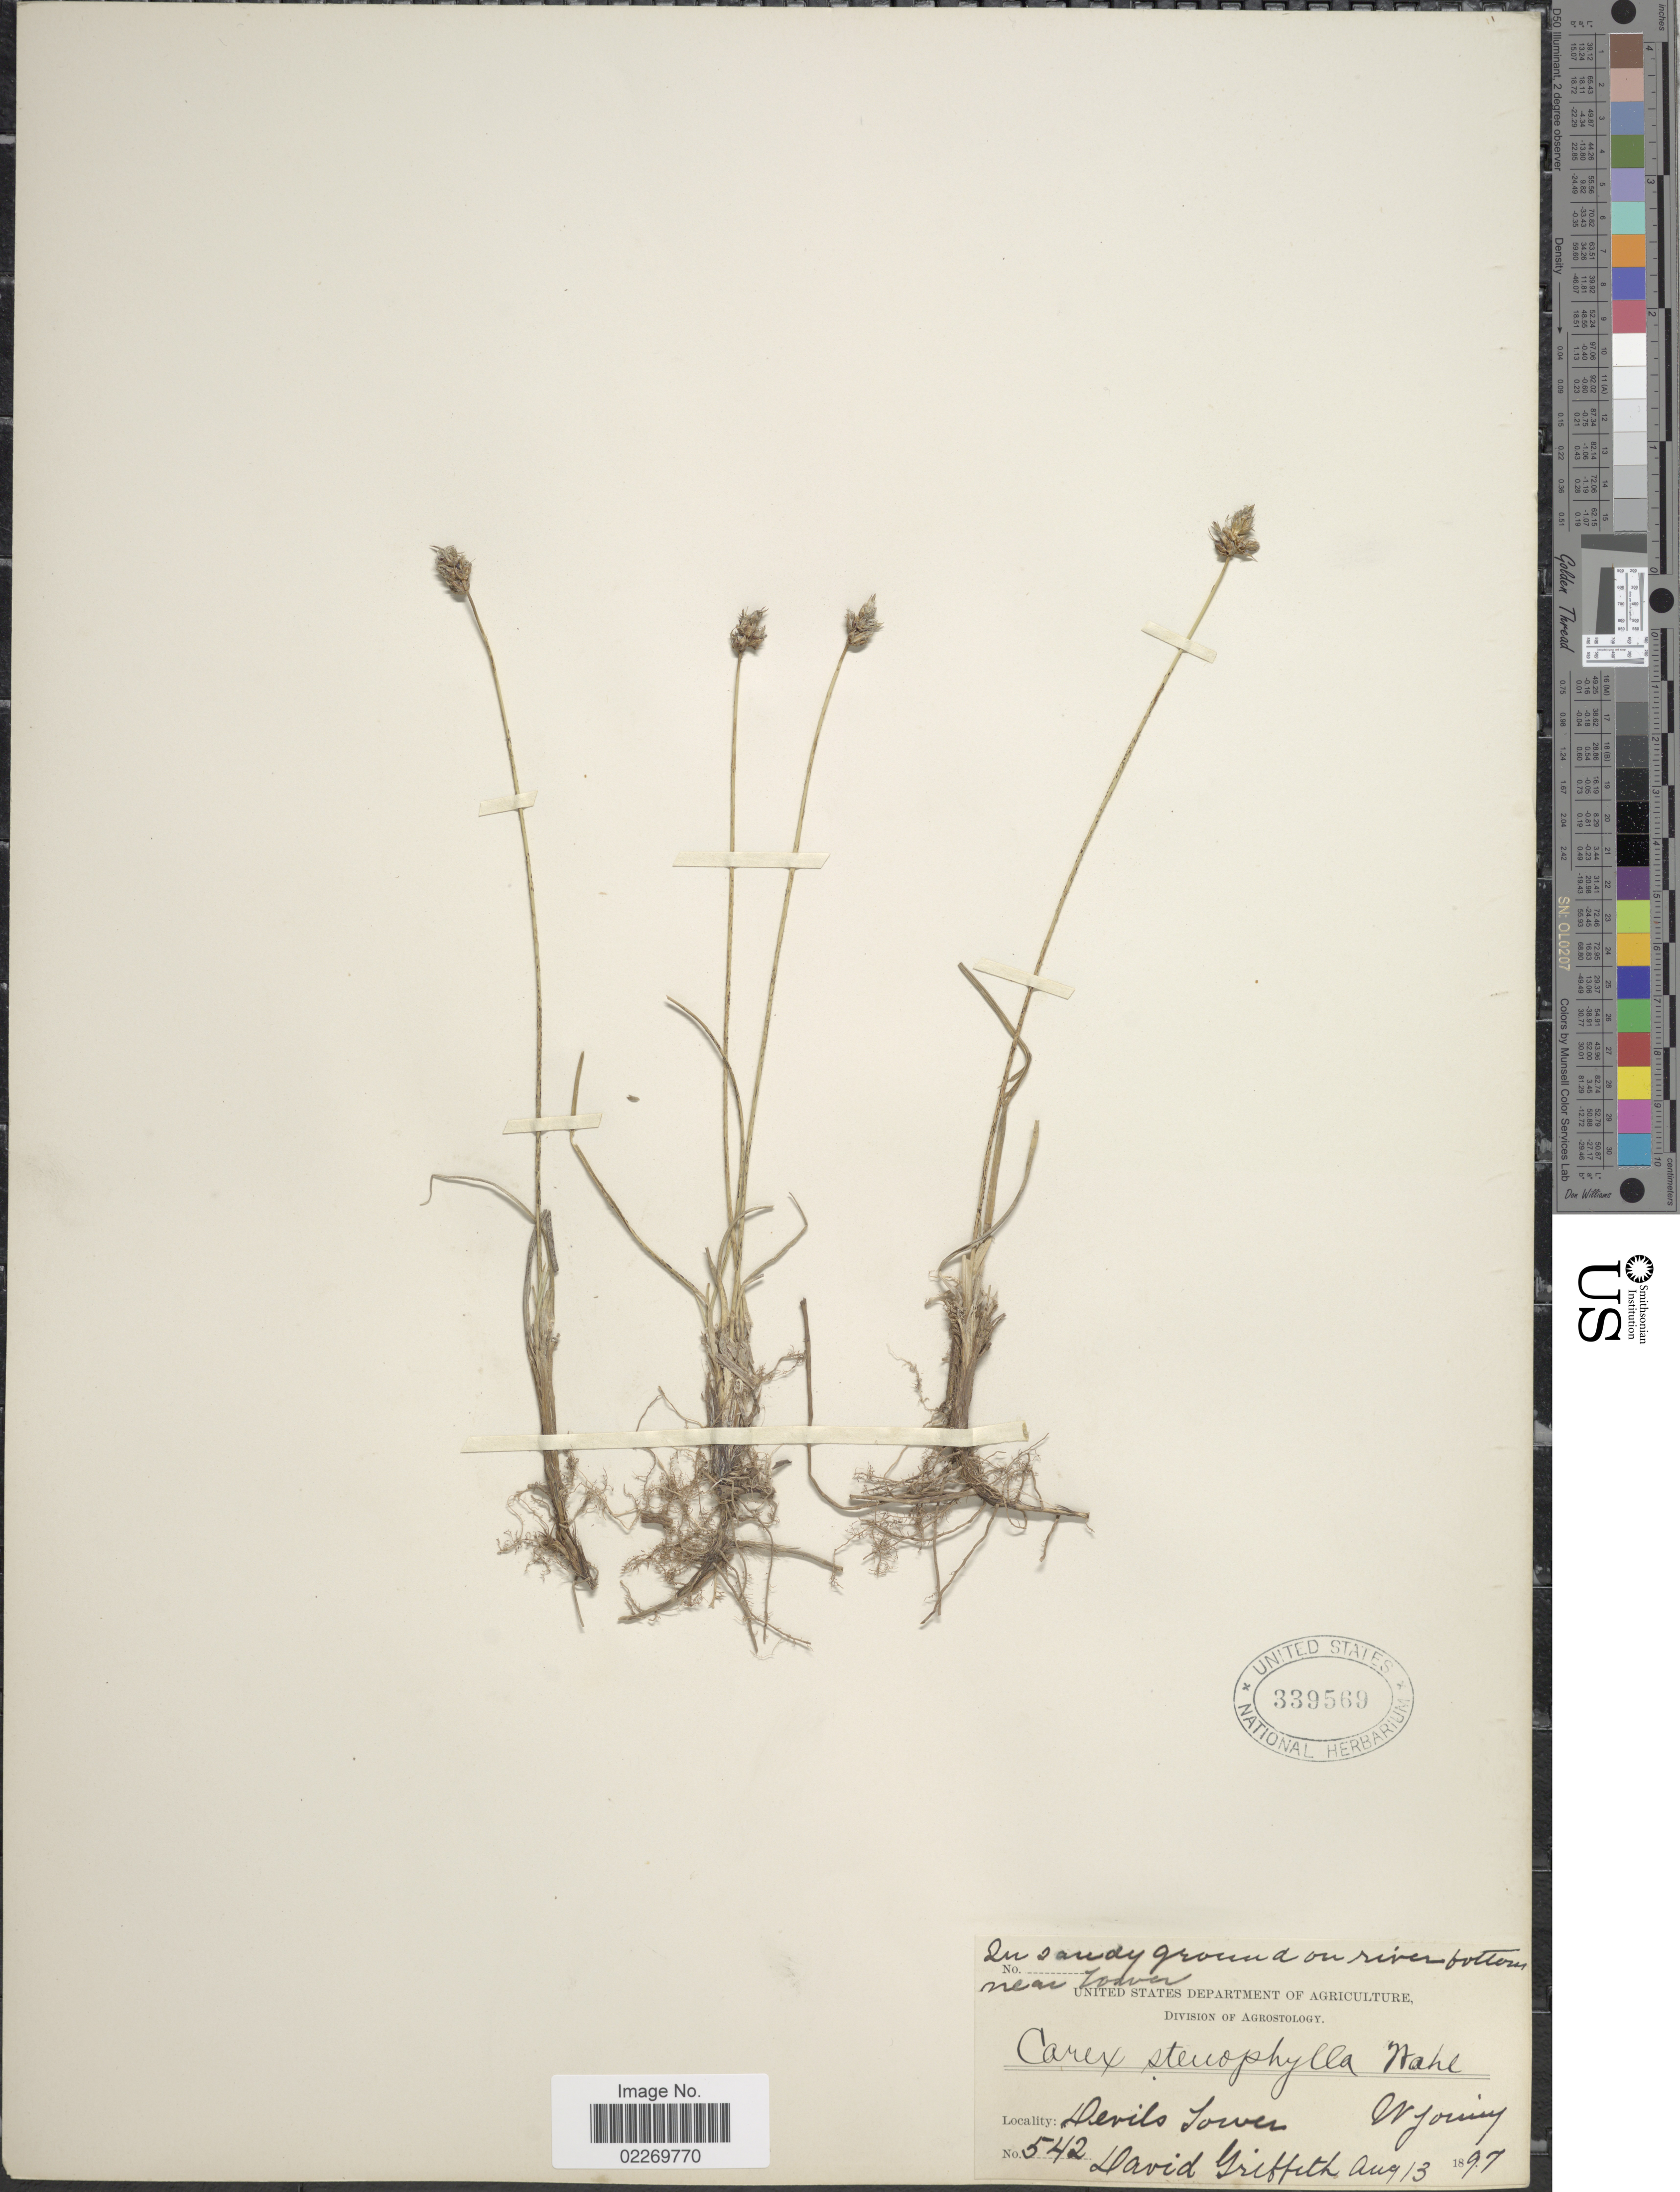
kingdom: Plantae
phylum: Tracheophyta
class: Liliopsida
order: Poales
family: Cyperaceae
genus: Carex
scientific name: Carex eleocharis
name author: L.H. Bailey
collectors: D. Griffith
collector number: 542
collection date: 1897-08-13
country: United States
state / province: Wyoming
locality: Devils Tower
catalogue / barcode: US 339569